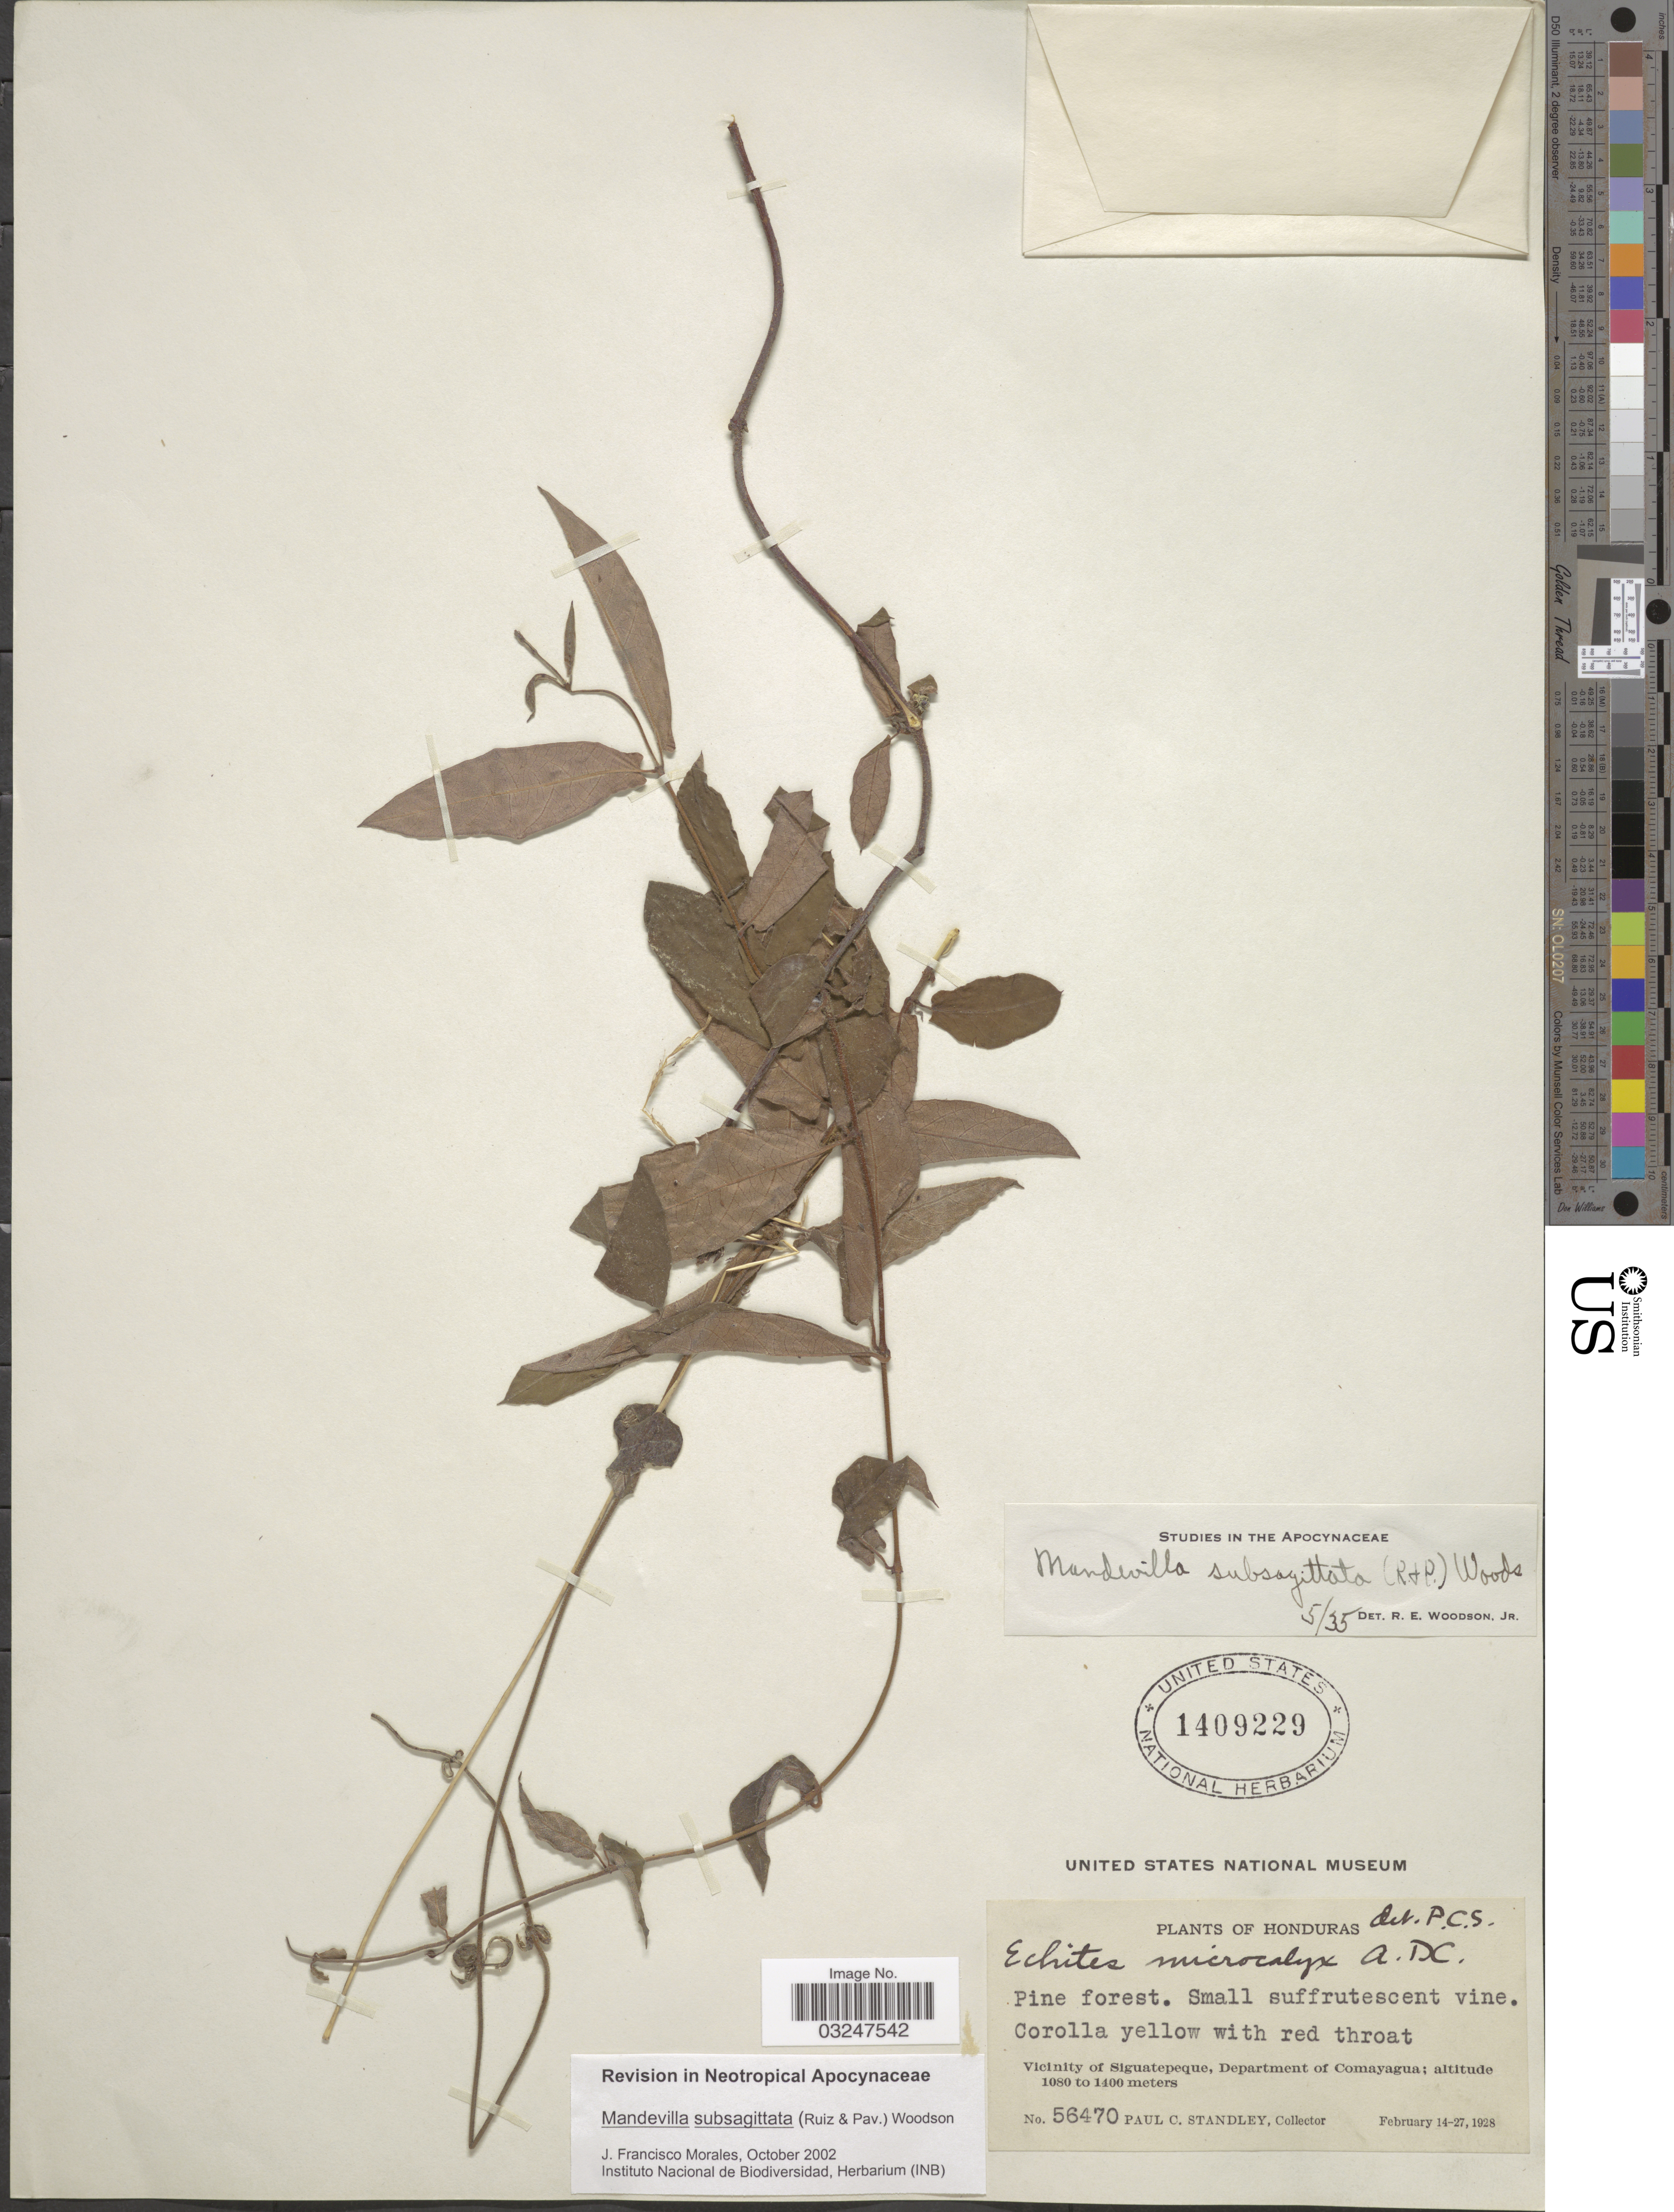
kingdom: Plantae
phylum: Tracheophyta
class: Magnoliopsida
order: Gentianales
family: Apocynaceae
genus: Mandevilla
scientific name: Mandevilla subsagittata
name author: (Ruiz & Pav.) Woodson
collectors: P. C. Standley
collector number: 56470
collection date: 1928-02-14/1928-02-27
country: Honduras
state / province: Comayagua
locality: Vicinity of Siguatepeque, Department of Comayagua.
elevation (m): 1080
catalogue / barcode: US 1409229